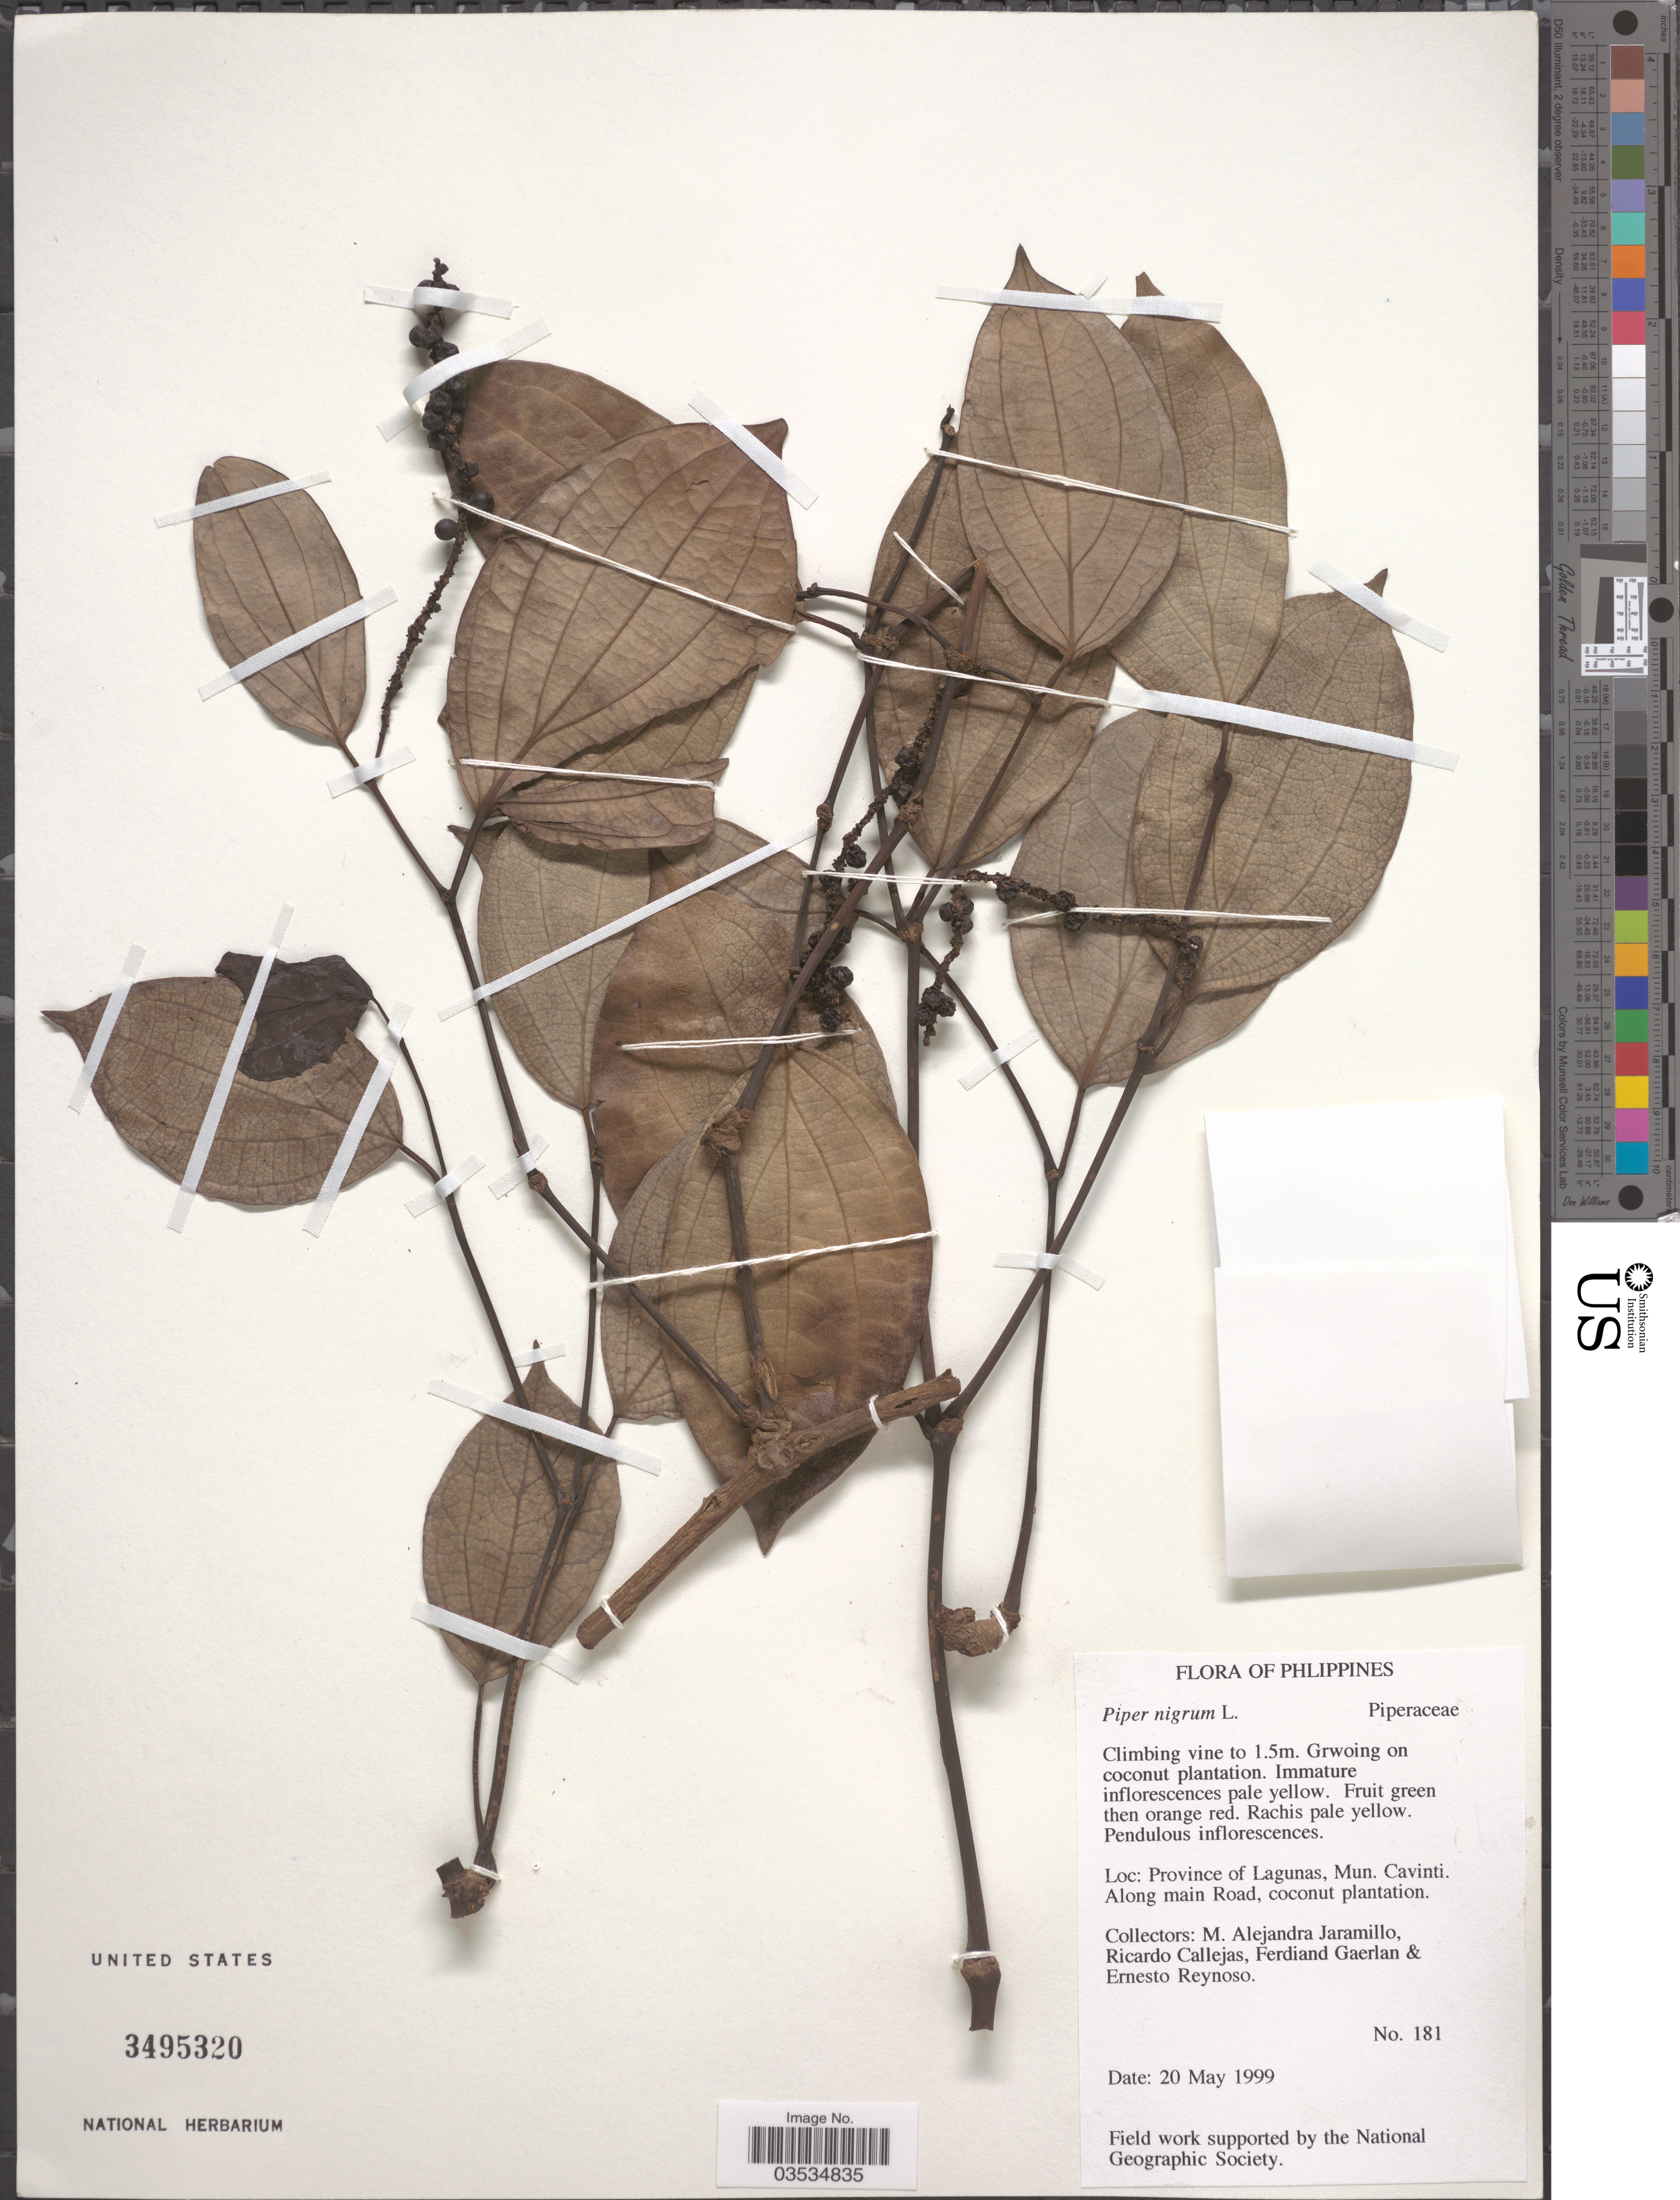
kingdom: Plantae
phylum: Tracheophyta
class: Magnoliopsida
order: Piperales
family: Piperaceae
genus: Piper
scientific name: Piper nigrum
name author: L.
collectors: M. A. Jaramillo, R. Callejas, F. Gaerlan & E. Reynoso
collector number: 181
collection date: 1999-05-20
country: Philippines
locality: Province of Lagunas, Mun. Cavinti. Along main Road, coconut plantation.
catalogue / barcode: US 3495320